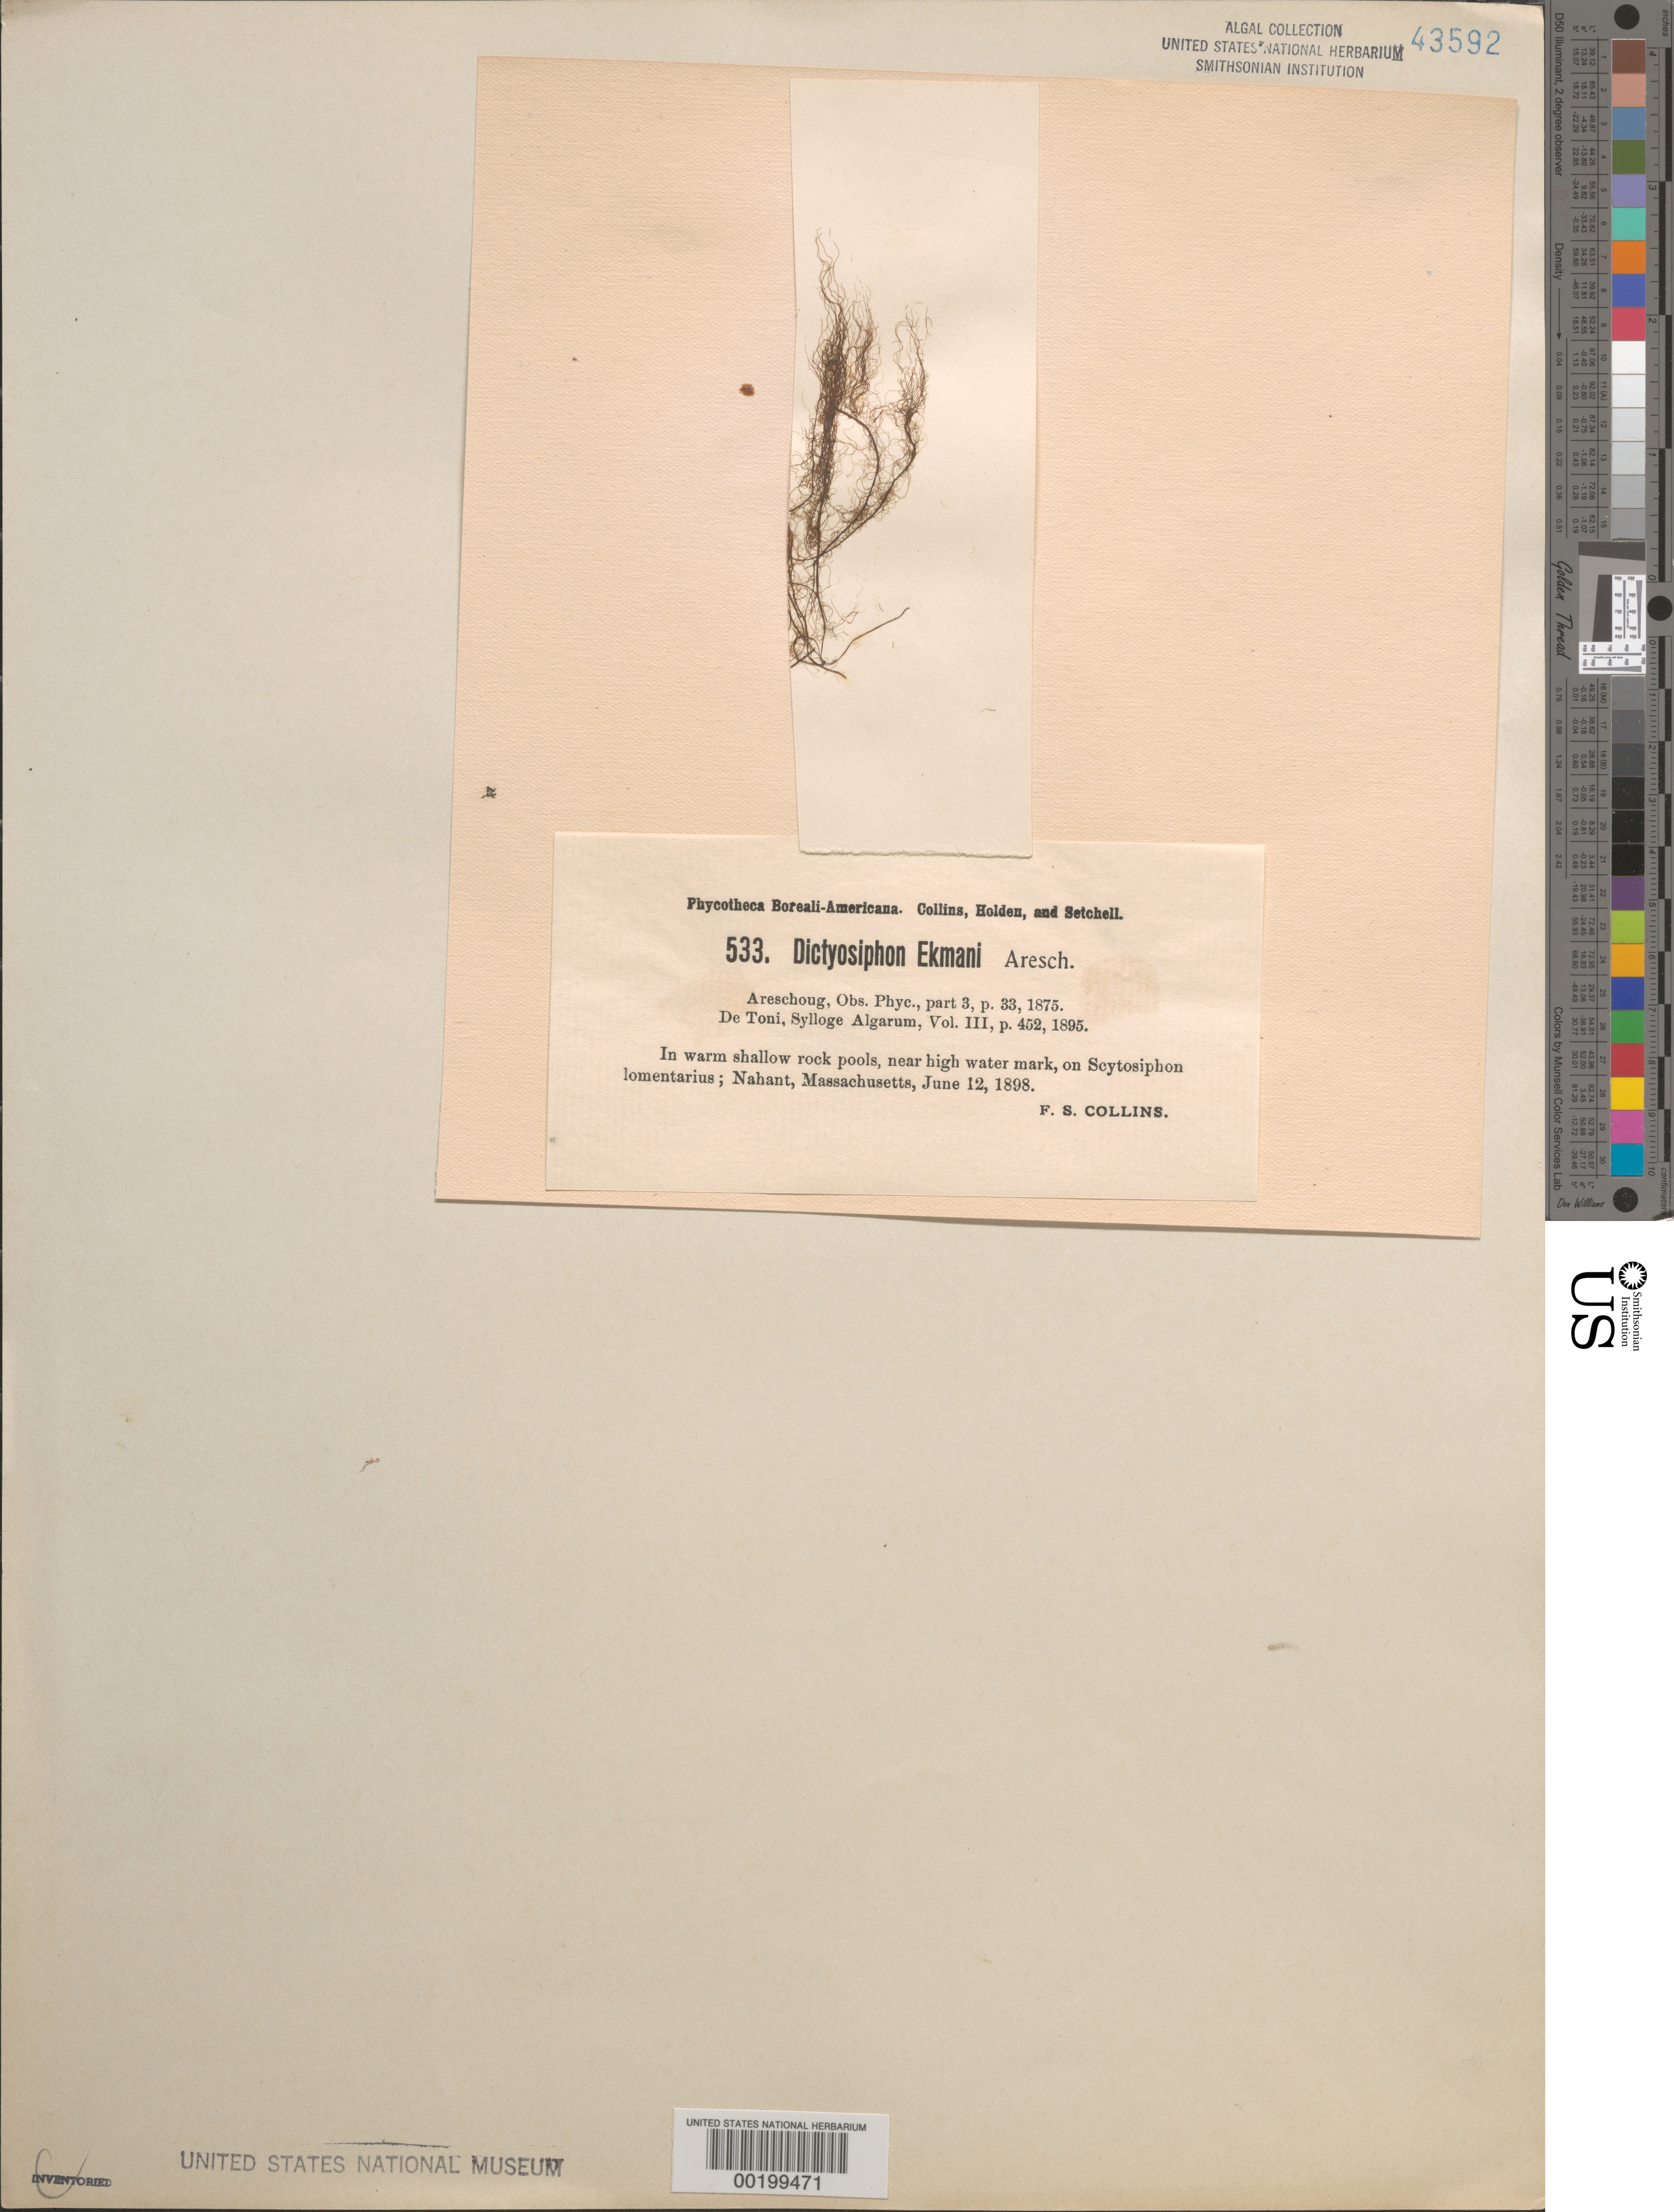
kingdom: Chromista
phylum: Ochrophyta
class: Phaeophyceae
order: Dictyosiphonales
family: Dictyosiphonaceae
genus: Dictyosiphon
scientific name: Dictyosiphon ekmanii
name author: Aresch.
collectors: F. Collins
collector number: PB-A 533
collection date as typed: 12 Jun 1898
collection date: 1898-06-12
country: United States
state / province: Massachusetts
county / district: Essex County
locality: Nahant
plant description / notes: Collins, Holden & Setchell, Phycotheca Boreali-Americana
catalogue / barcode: US 43592